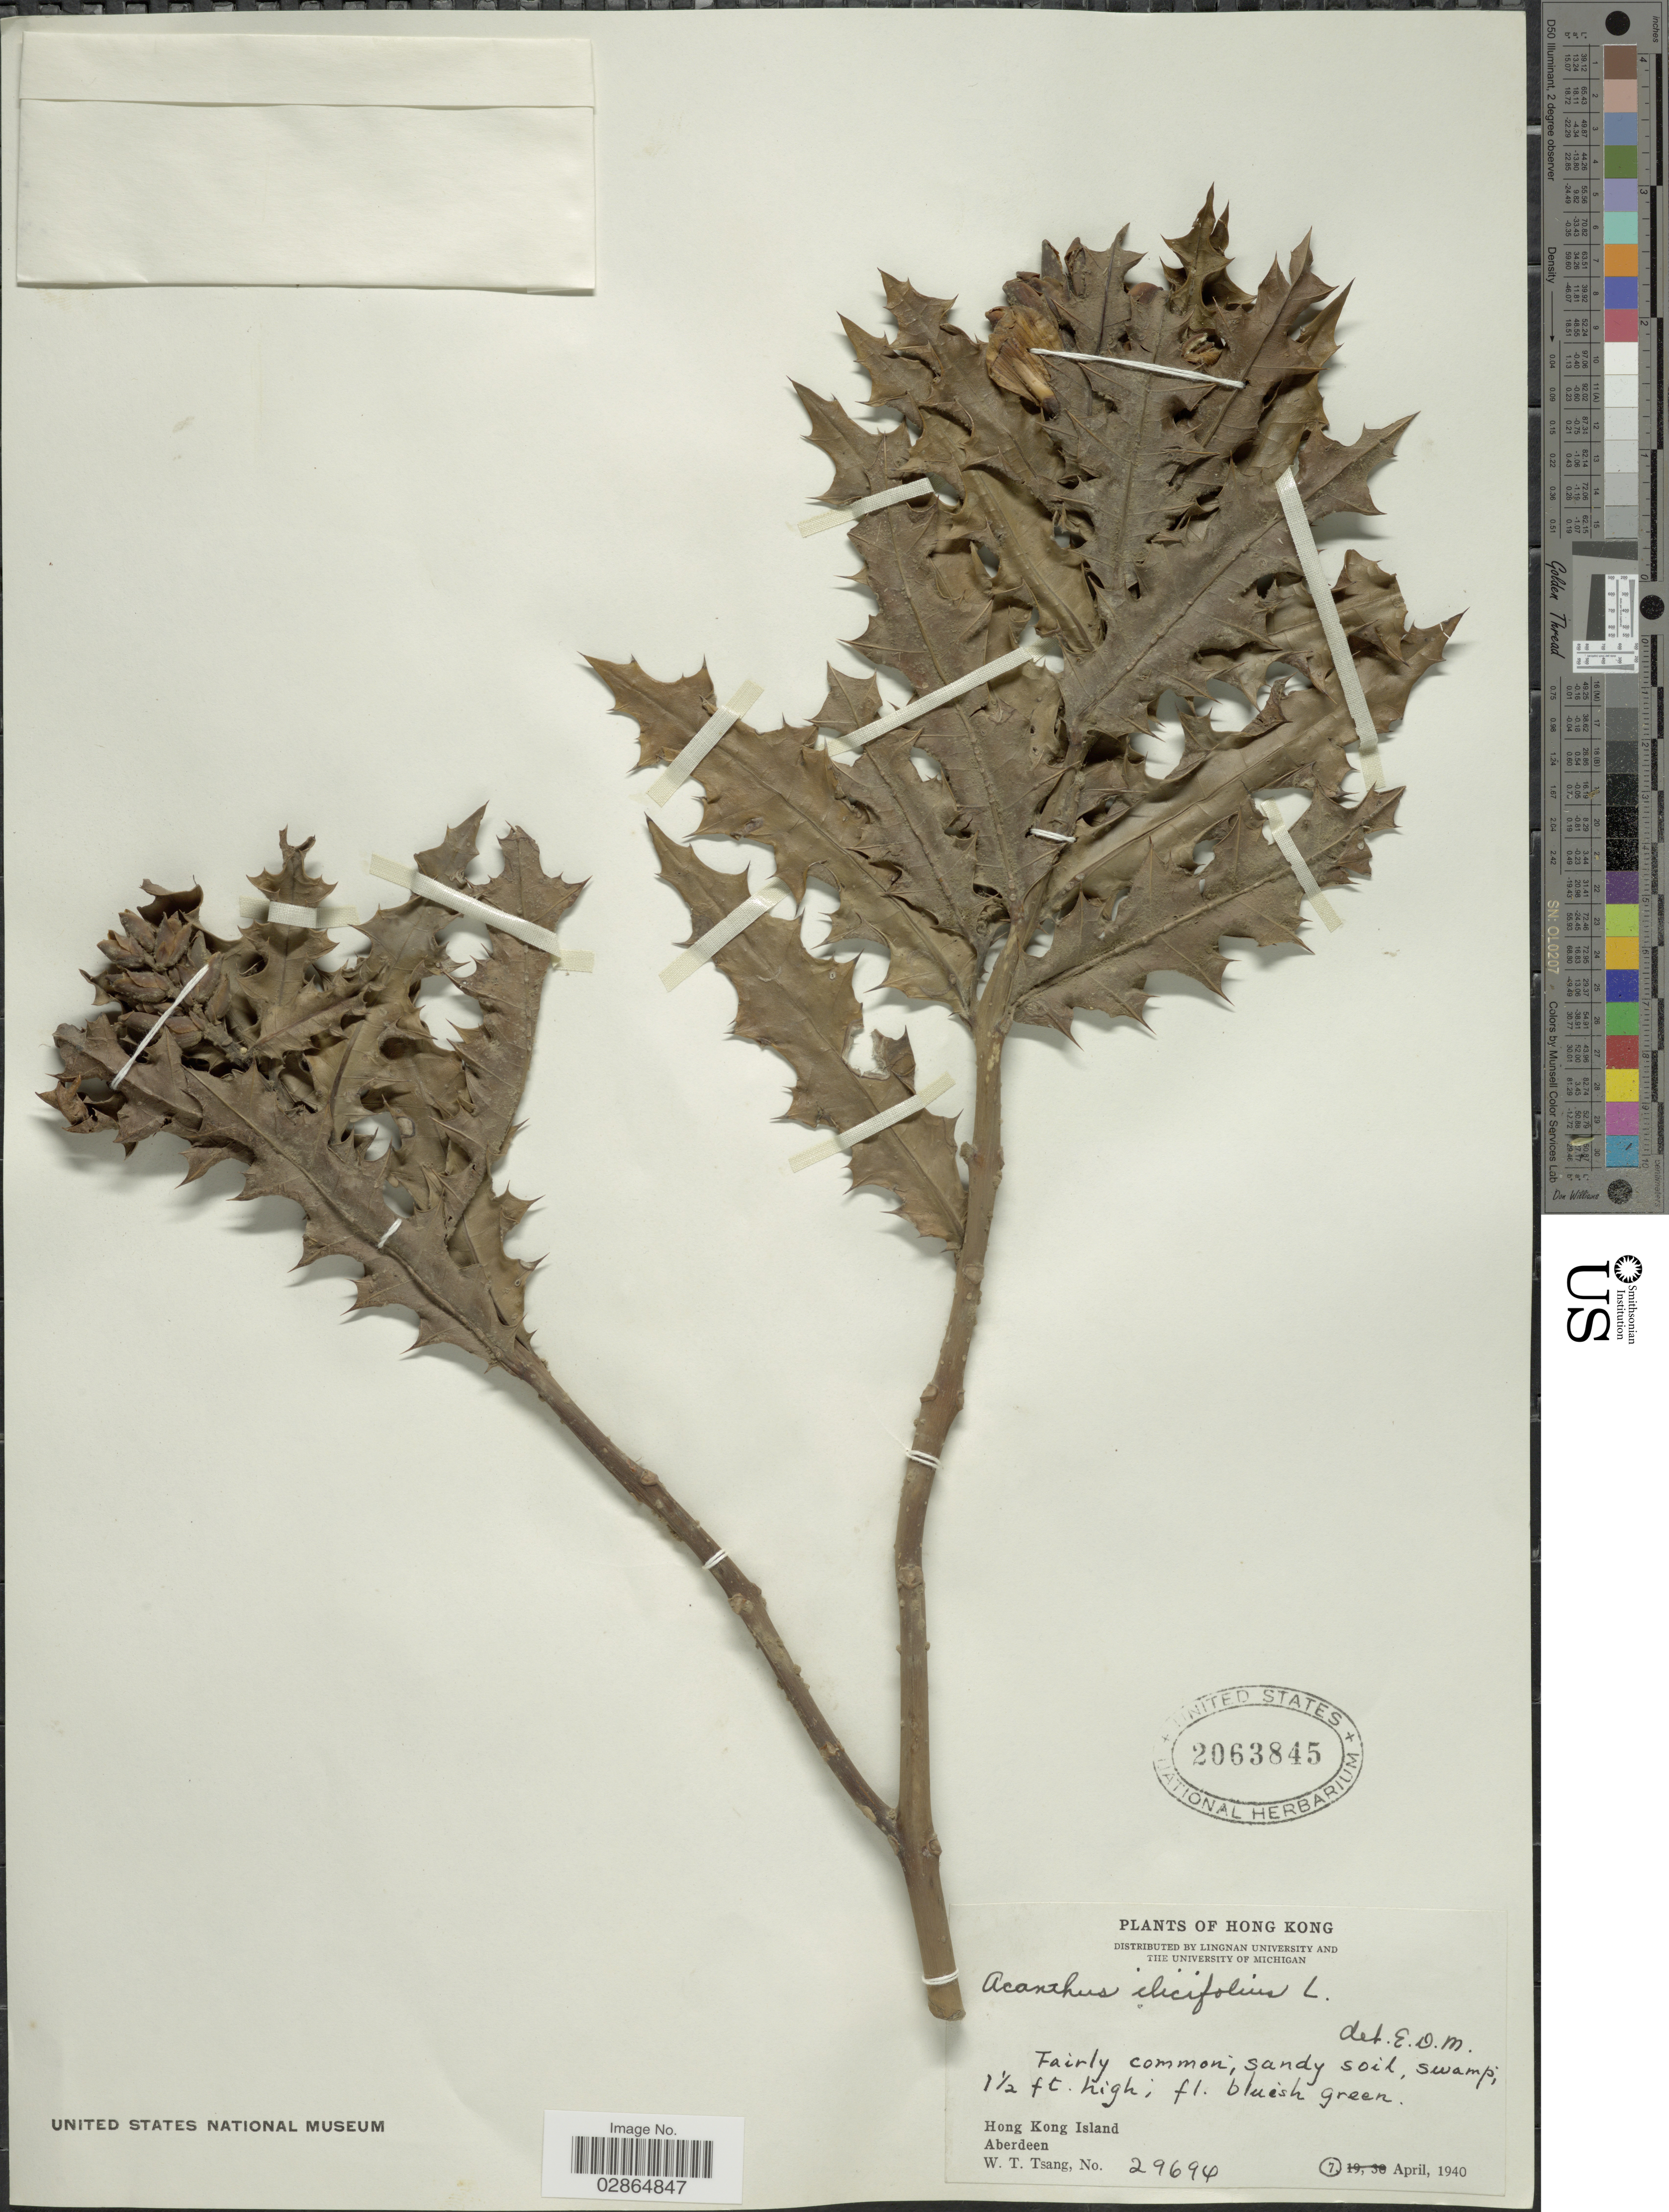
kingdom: Plantae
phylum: Tracheophyta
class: Magnoliopsida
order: Lamiales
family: Acanthaceae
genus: Acanthus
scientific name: Acanthus ilicifolius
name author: L.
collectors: W. T. Tsang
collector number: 29694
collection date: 1940-04-07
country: China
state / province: Hong Kong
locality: Hong Kong Island, Aberdeen.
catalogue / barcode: US 2063845